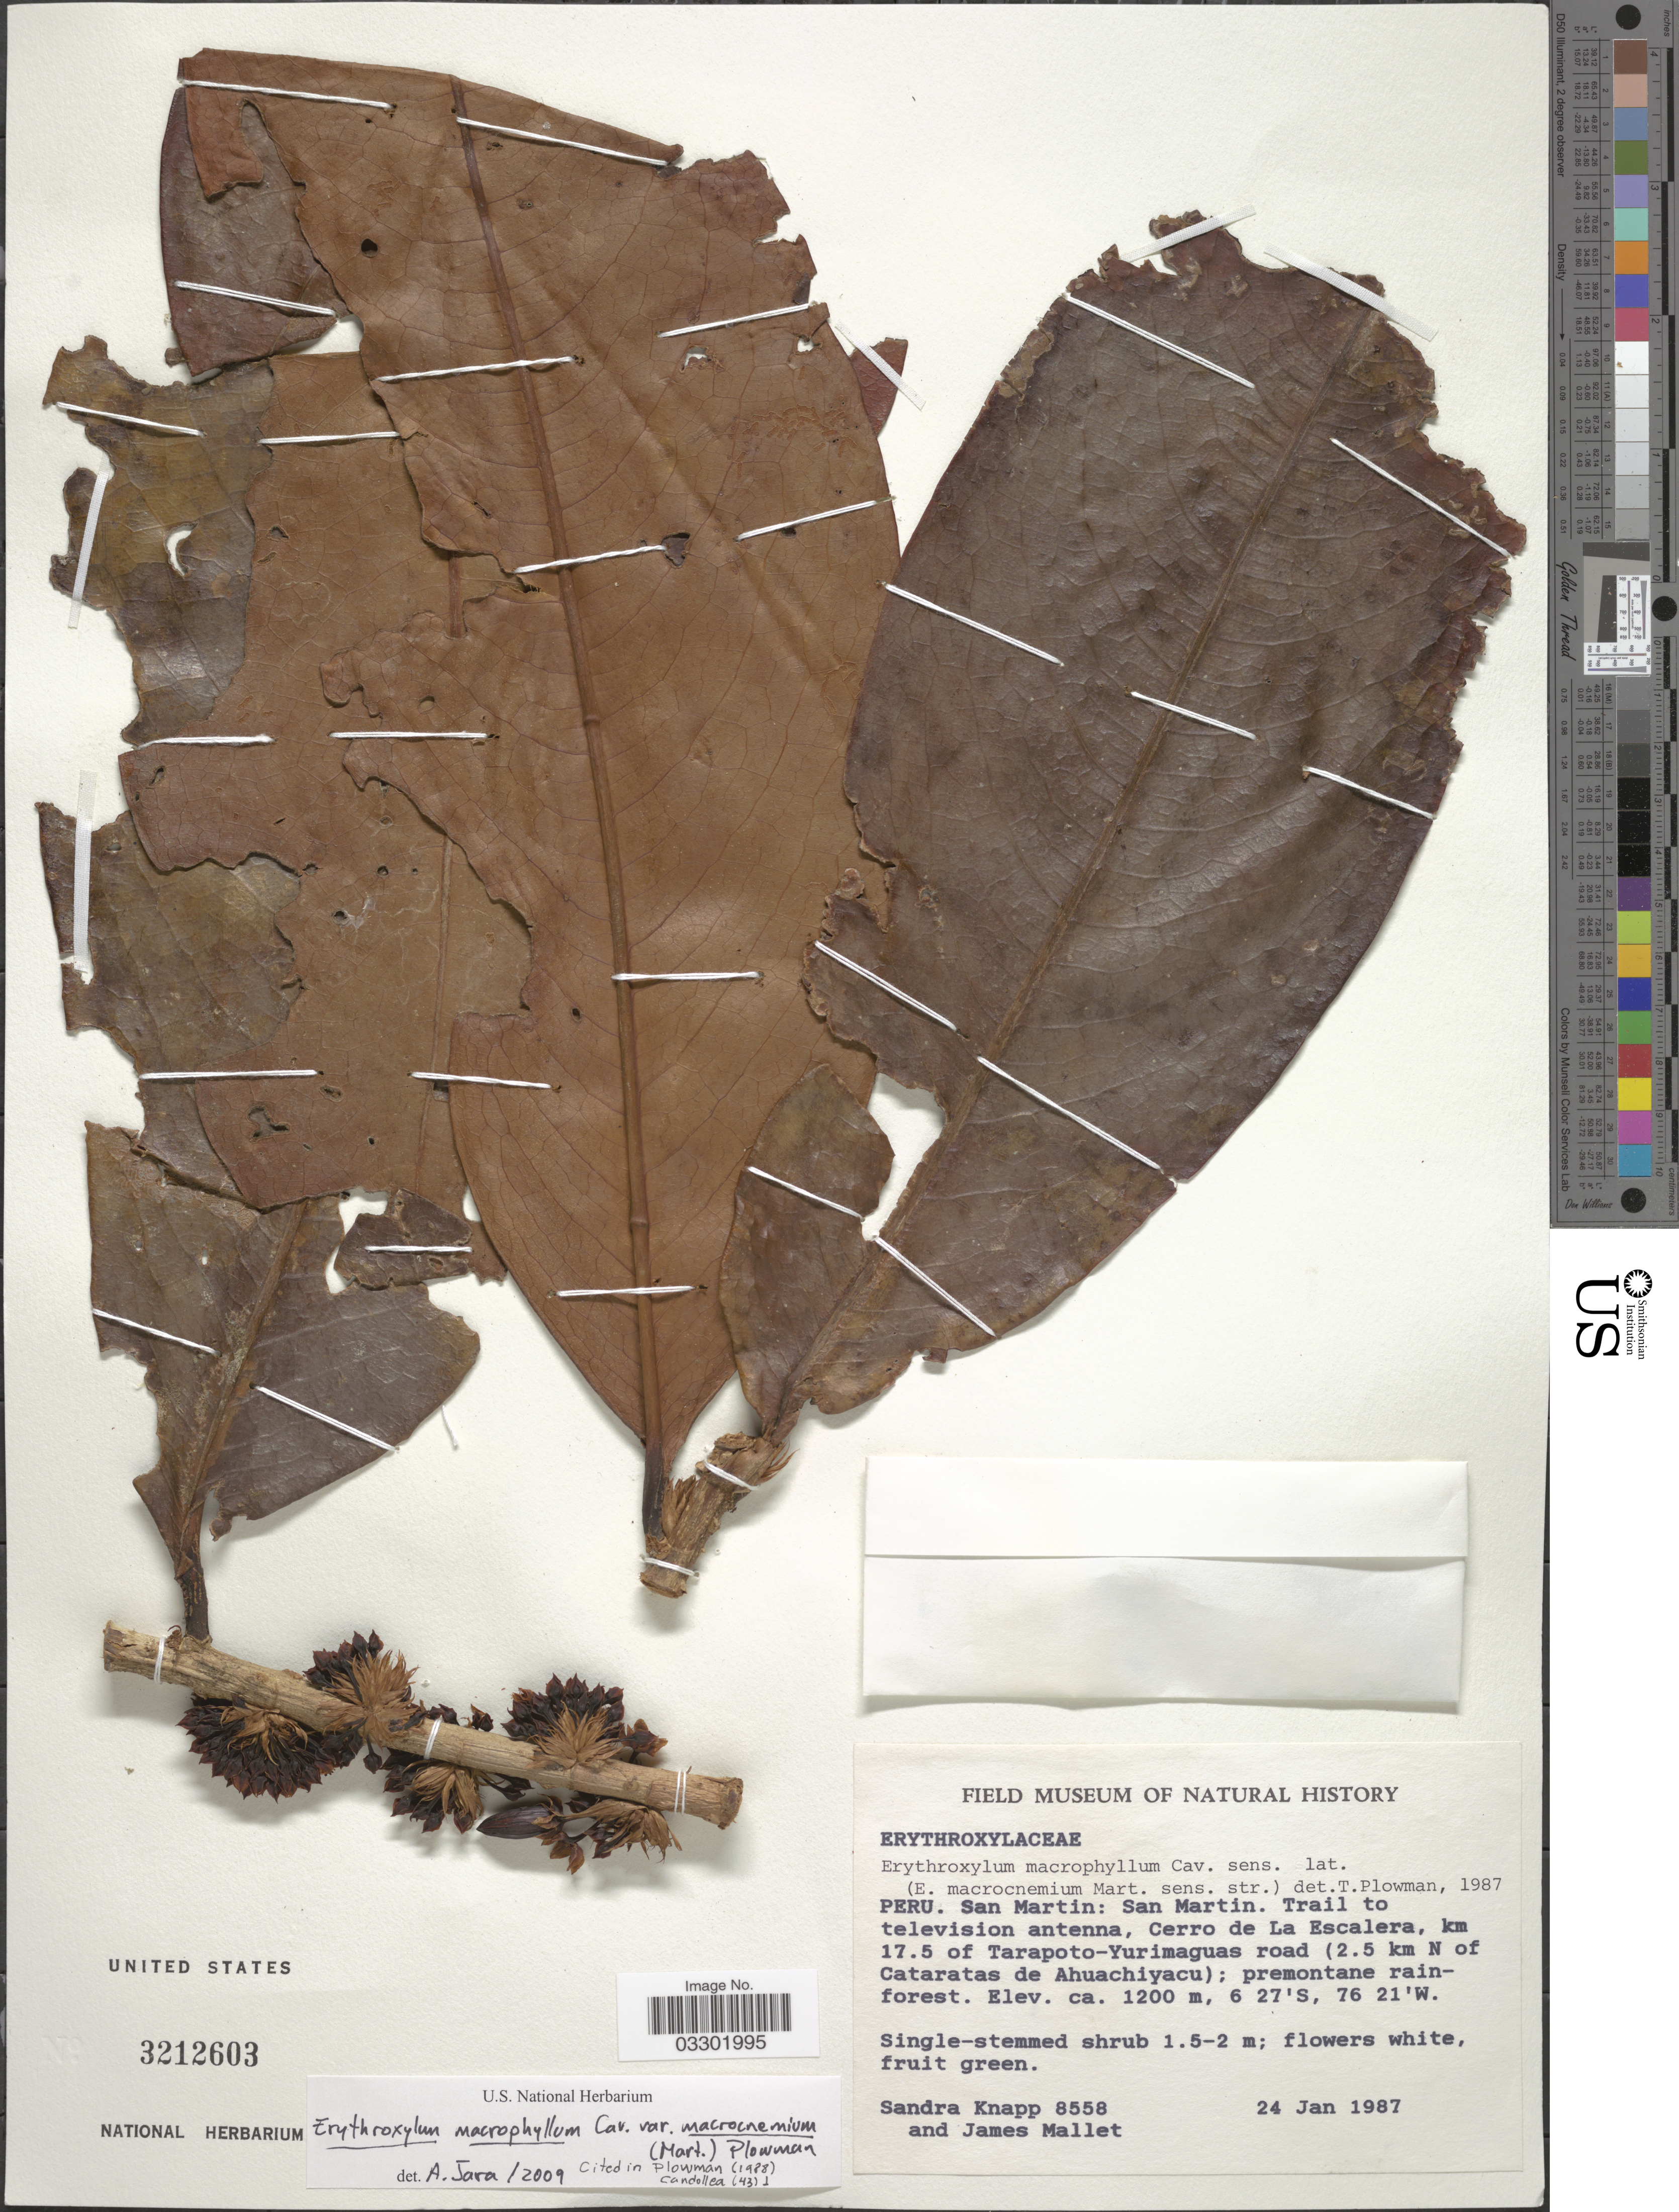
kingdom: Plantae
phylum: Tracheophyta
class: Magnoliopsida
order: Malpighiales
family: Erythroxylaceae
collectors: S. Knapp & J. Mallet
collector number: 8558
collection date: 1987-01-24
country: Peru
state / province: San Martín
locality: San Martin. Trail to television antenna, Cerro de La Escalera, km 17.5 of Tarapoto-Yurimaguas road (2.5 km N of Cataratas de Ahuachiyacu).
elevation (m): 1200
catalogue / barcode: US 3212603